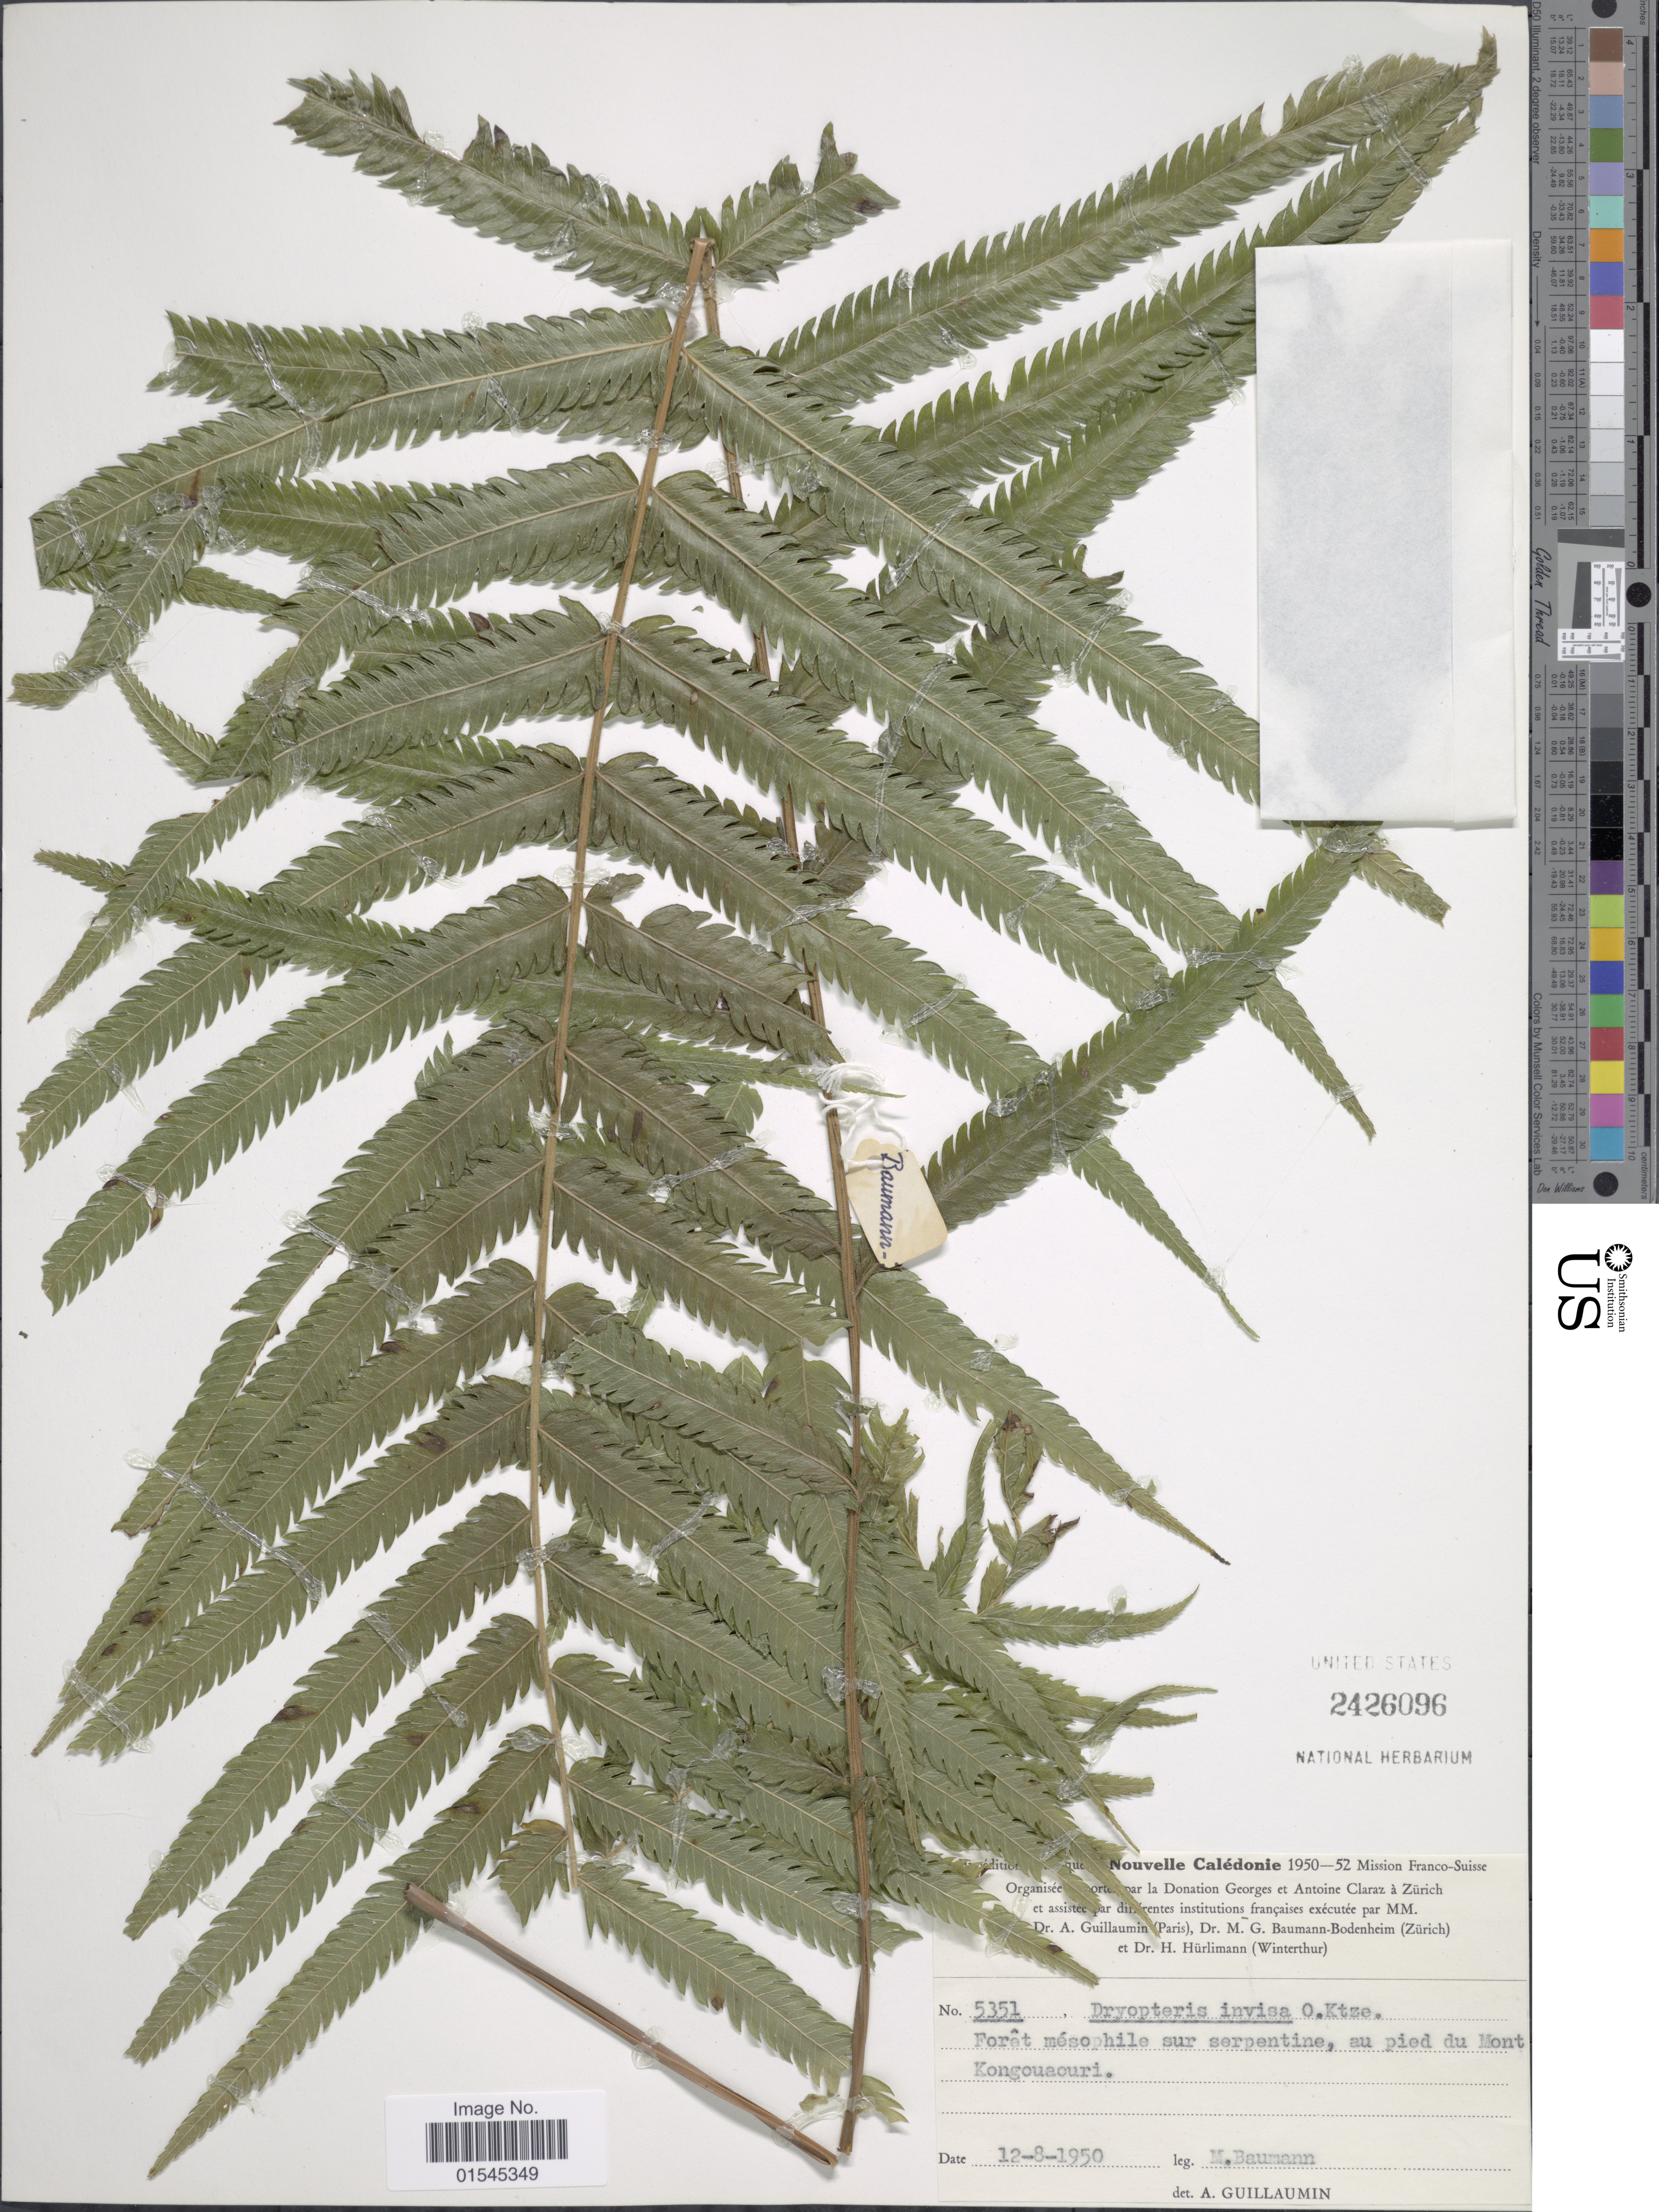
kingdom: Plantae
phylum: Tracheophyta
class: Polypodiopsida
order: Polypodiales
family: Thelypteridaceae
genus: Sphaerostephanos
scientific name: Sphaerostephanos invisus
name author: (G. Forst.) Holttum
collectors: M. Baumann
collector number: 5351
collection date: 1950-08-12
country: New Caledonia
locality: Nouvelle caledonia. Foret mesophile sur serpentine, au pied du Mont Kongouaouri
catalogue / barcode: US 2426096